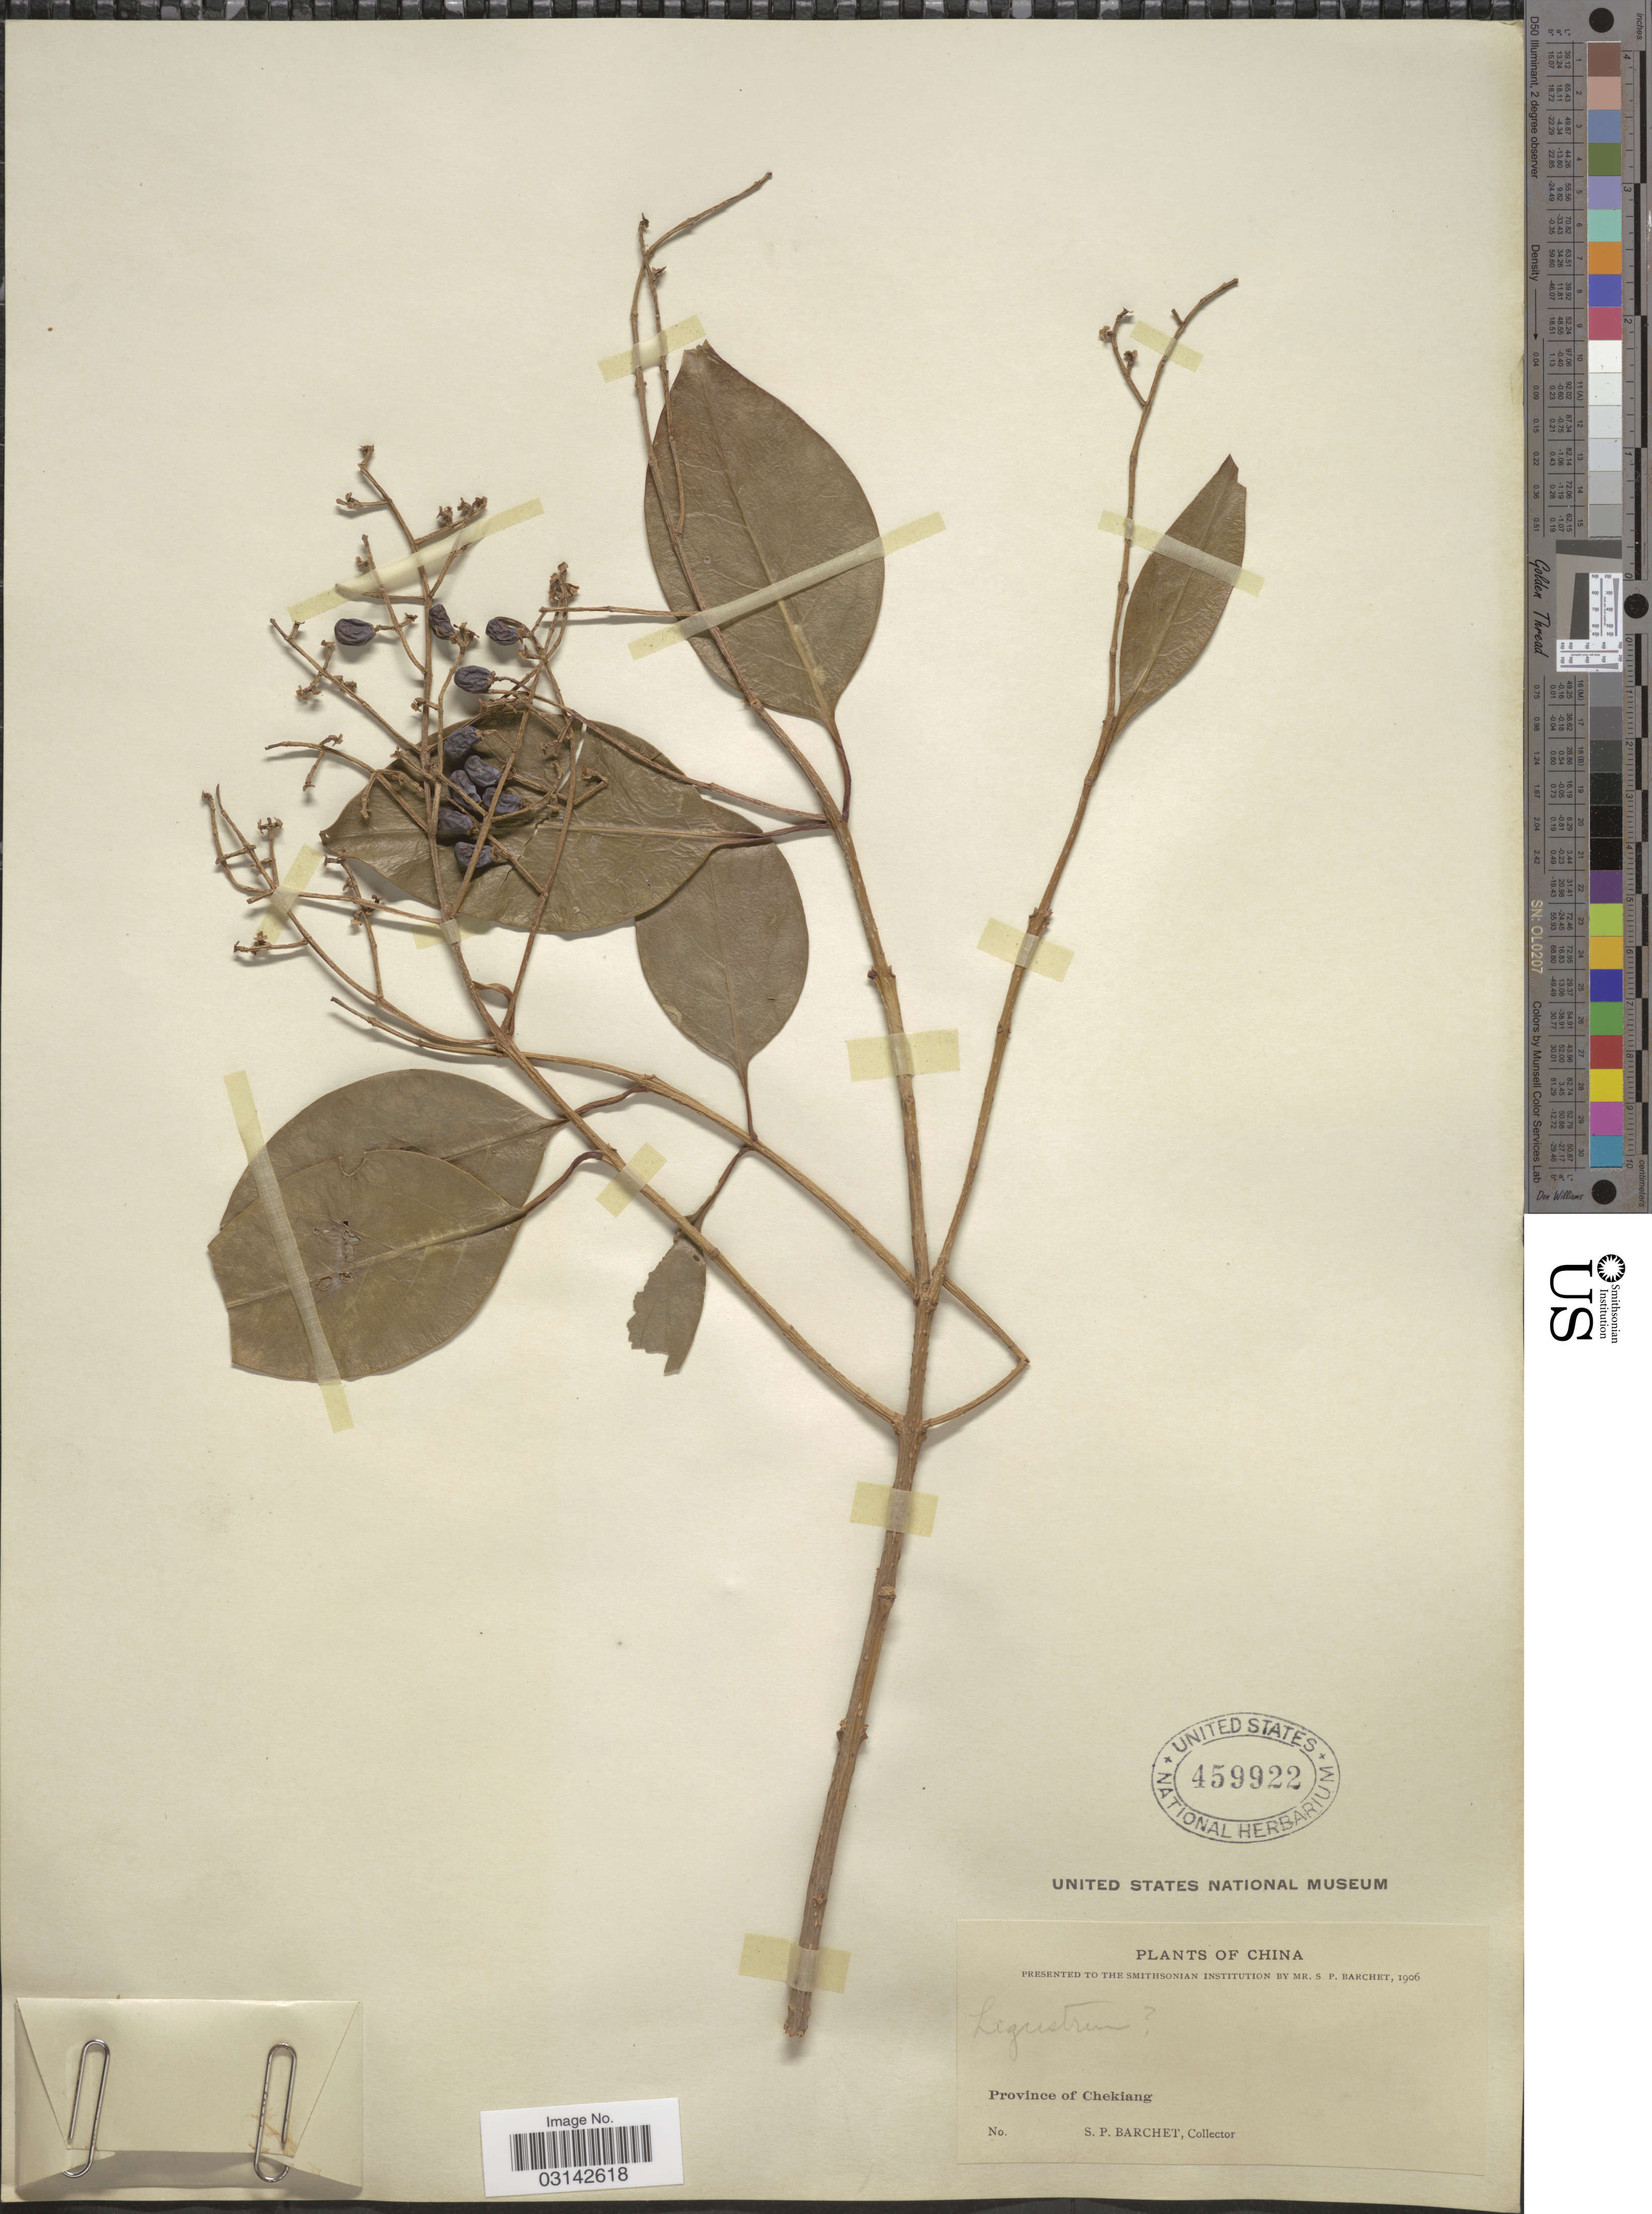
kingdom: Plantae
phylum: Tracheophyta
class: Magnoliopsida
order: Lamiales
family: Oleaceae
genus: Ligustrum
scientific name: Ligustrum sp.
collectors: S. P. Barchet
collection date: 1906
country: China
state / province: Zhejiang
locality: Province of Chekiang.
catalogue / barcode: US 459922